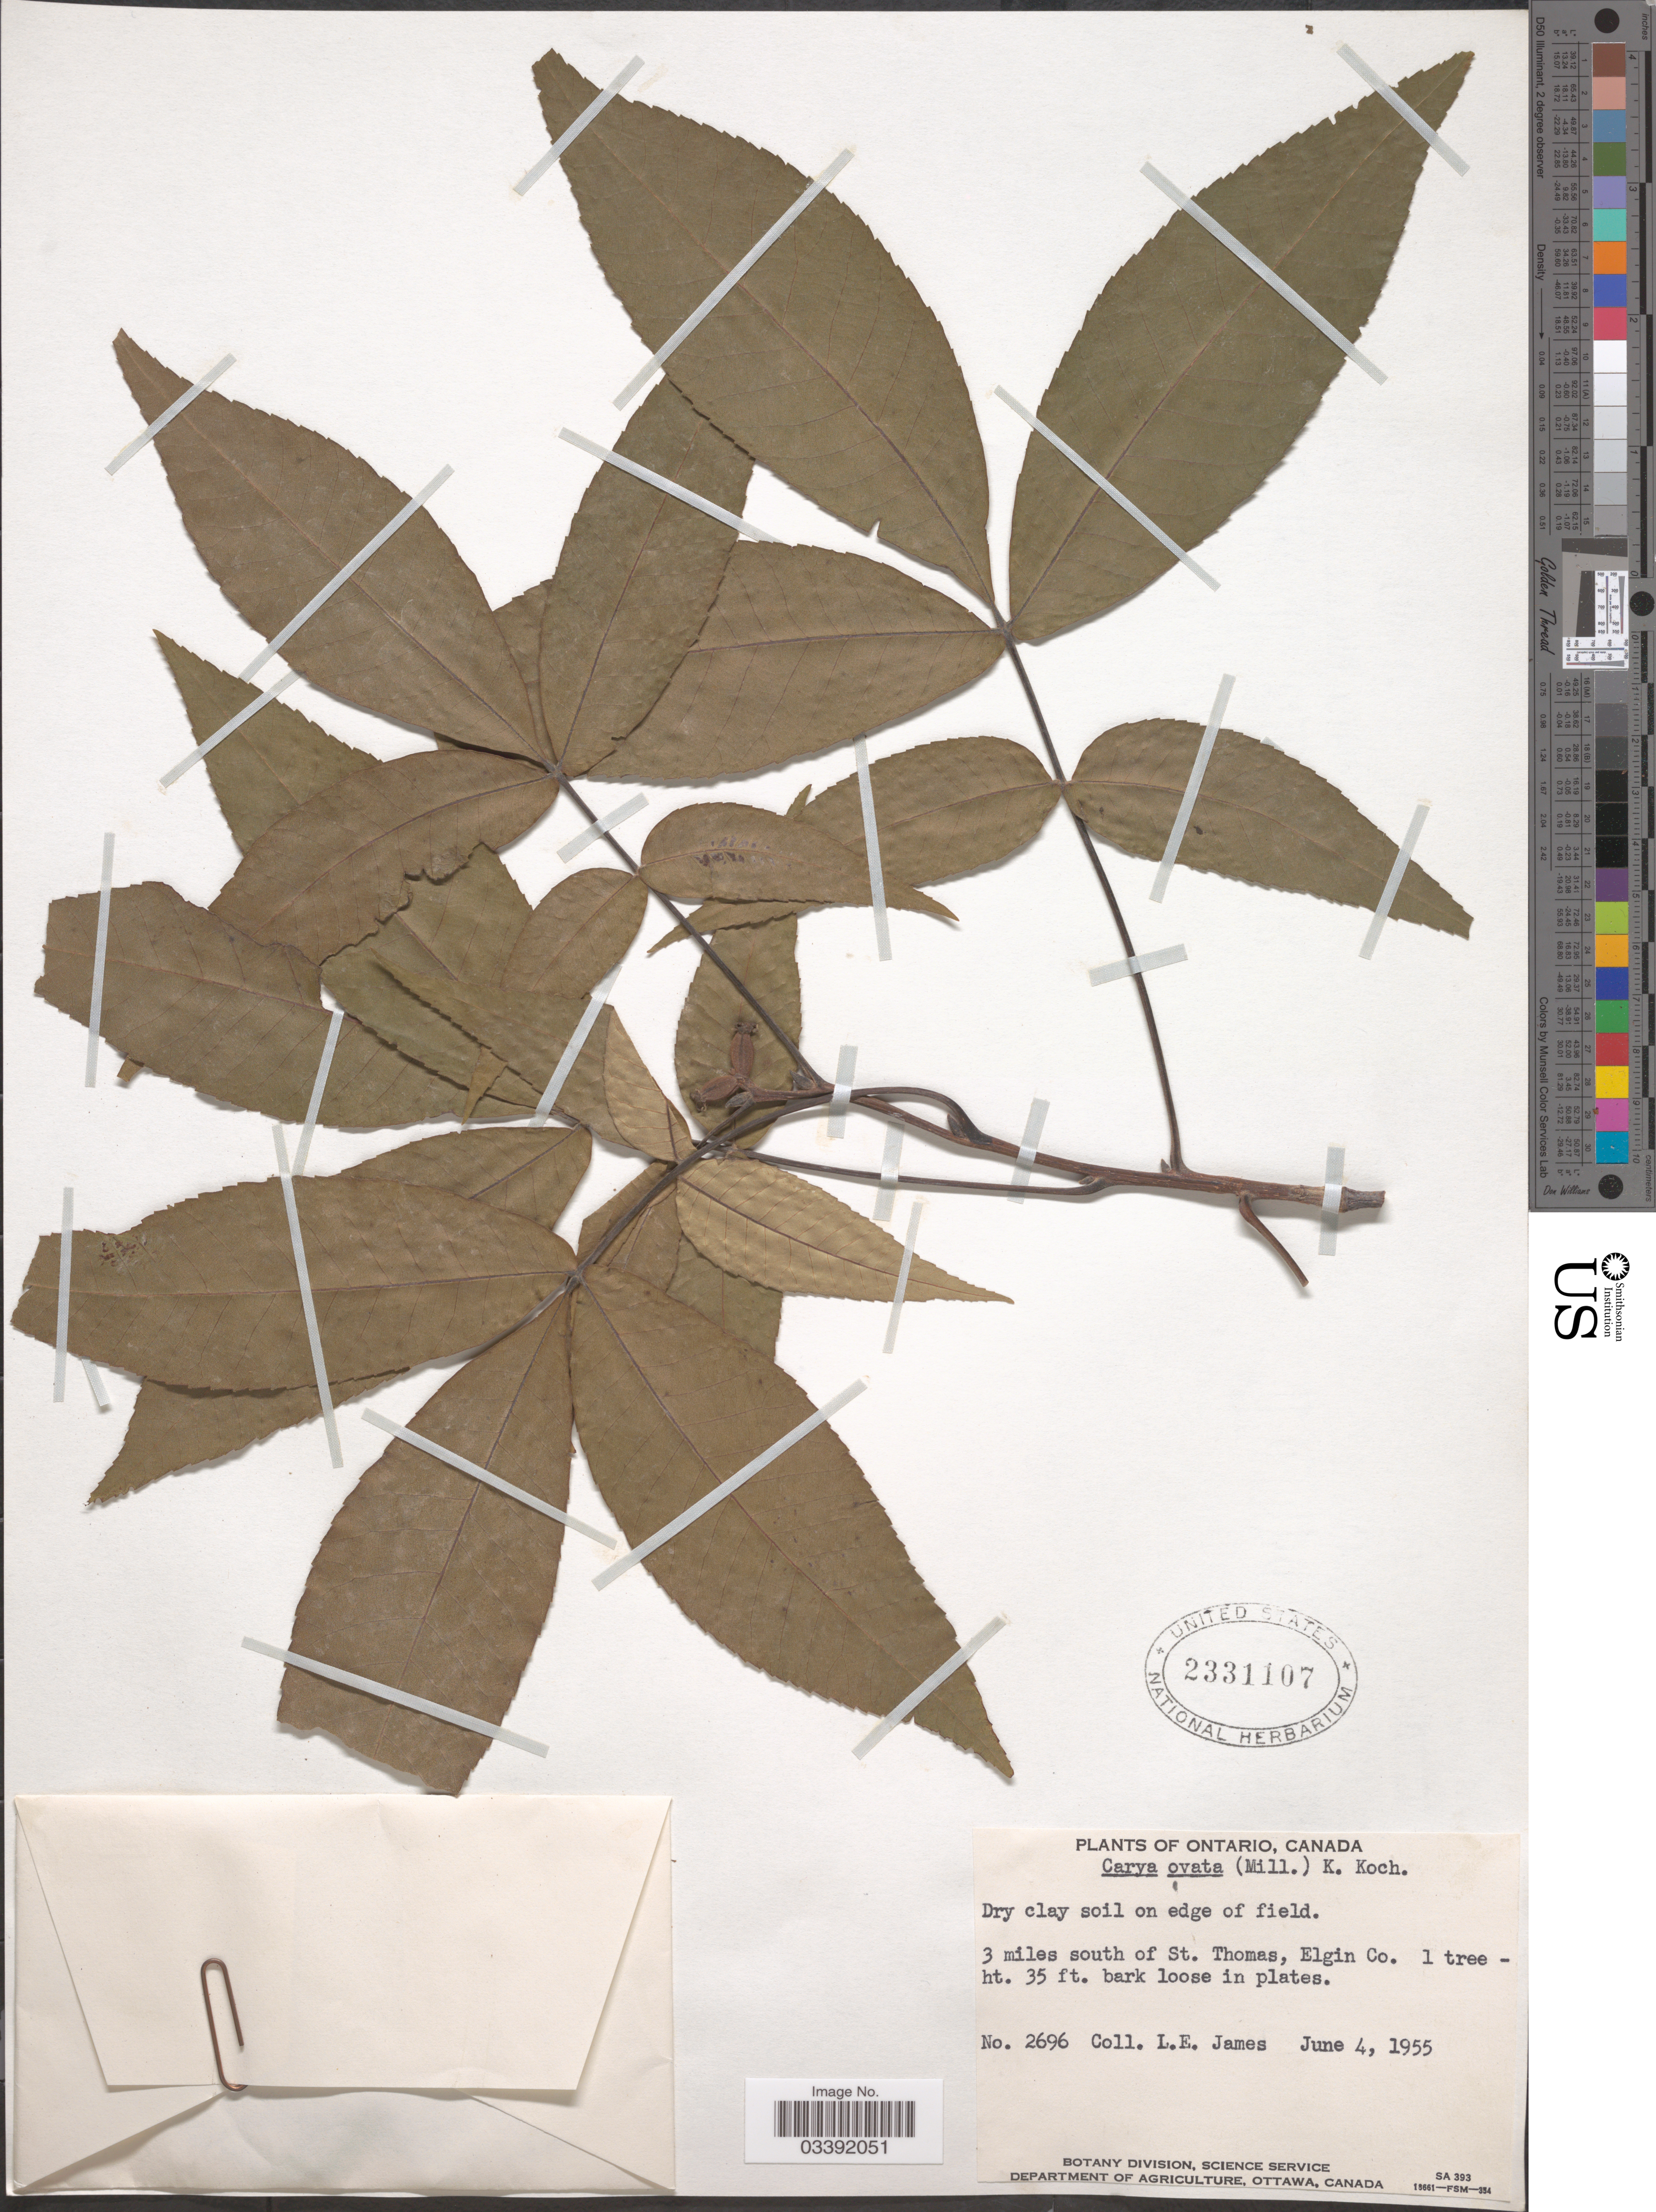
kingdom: Plantae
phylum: Tracheophyta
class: Magnoliopsida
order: Fagales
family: Juglandaceae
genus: Carya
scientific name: Carya ovata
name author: (Mill.) K. Koch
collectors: L. E. James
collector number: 2696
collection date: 1955-06-04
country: Canada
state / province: Ontario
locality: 3 miles south of St. Thomas, Elgin Co.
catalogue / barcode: US 2331107